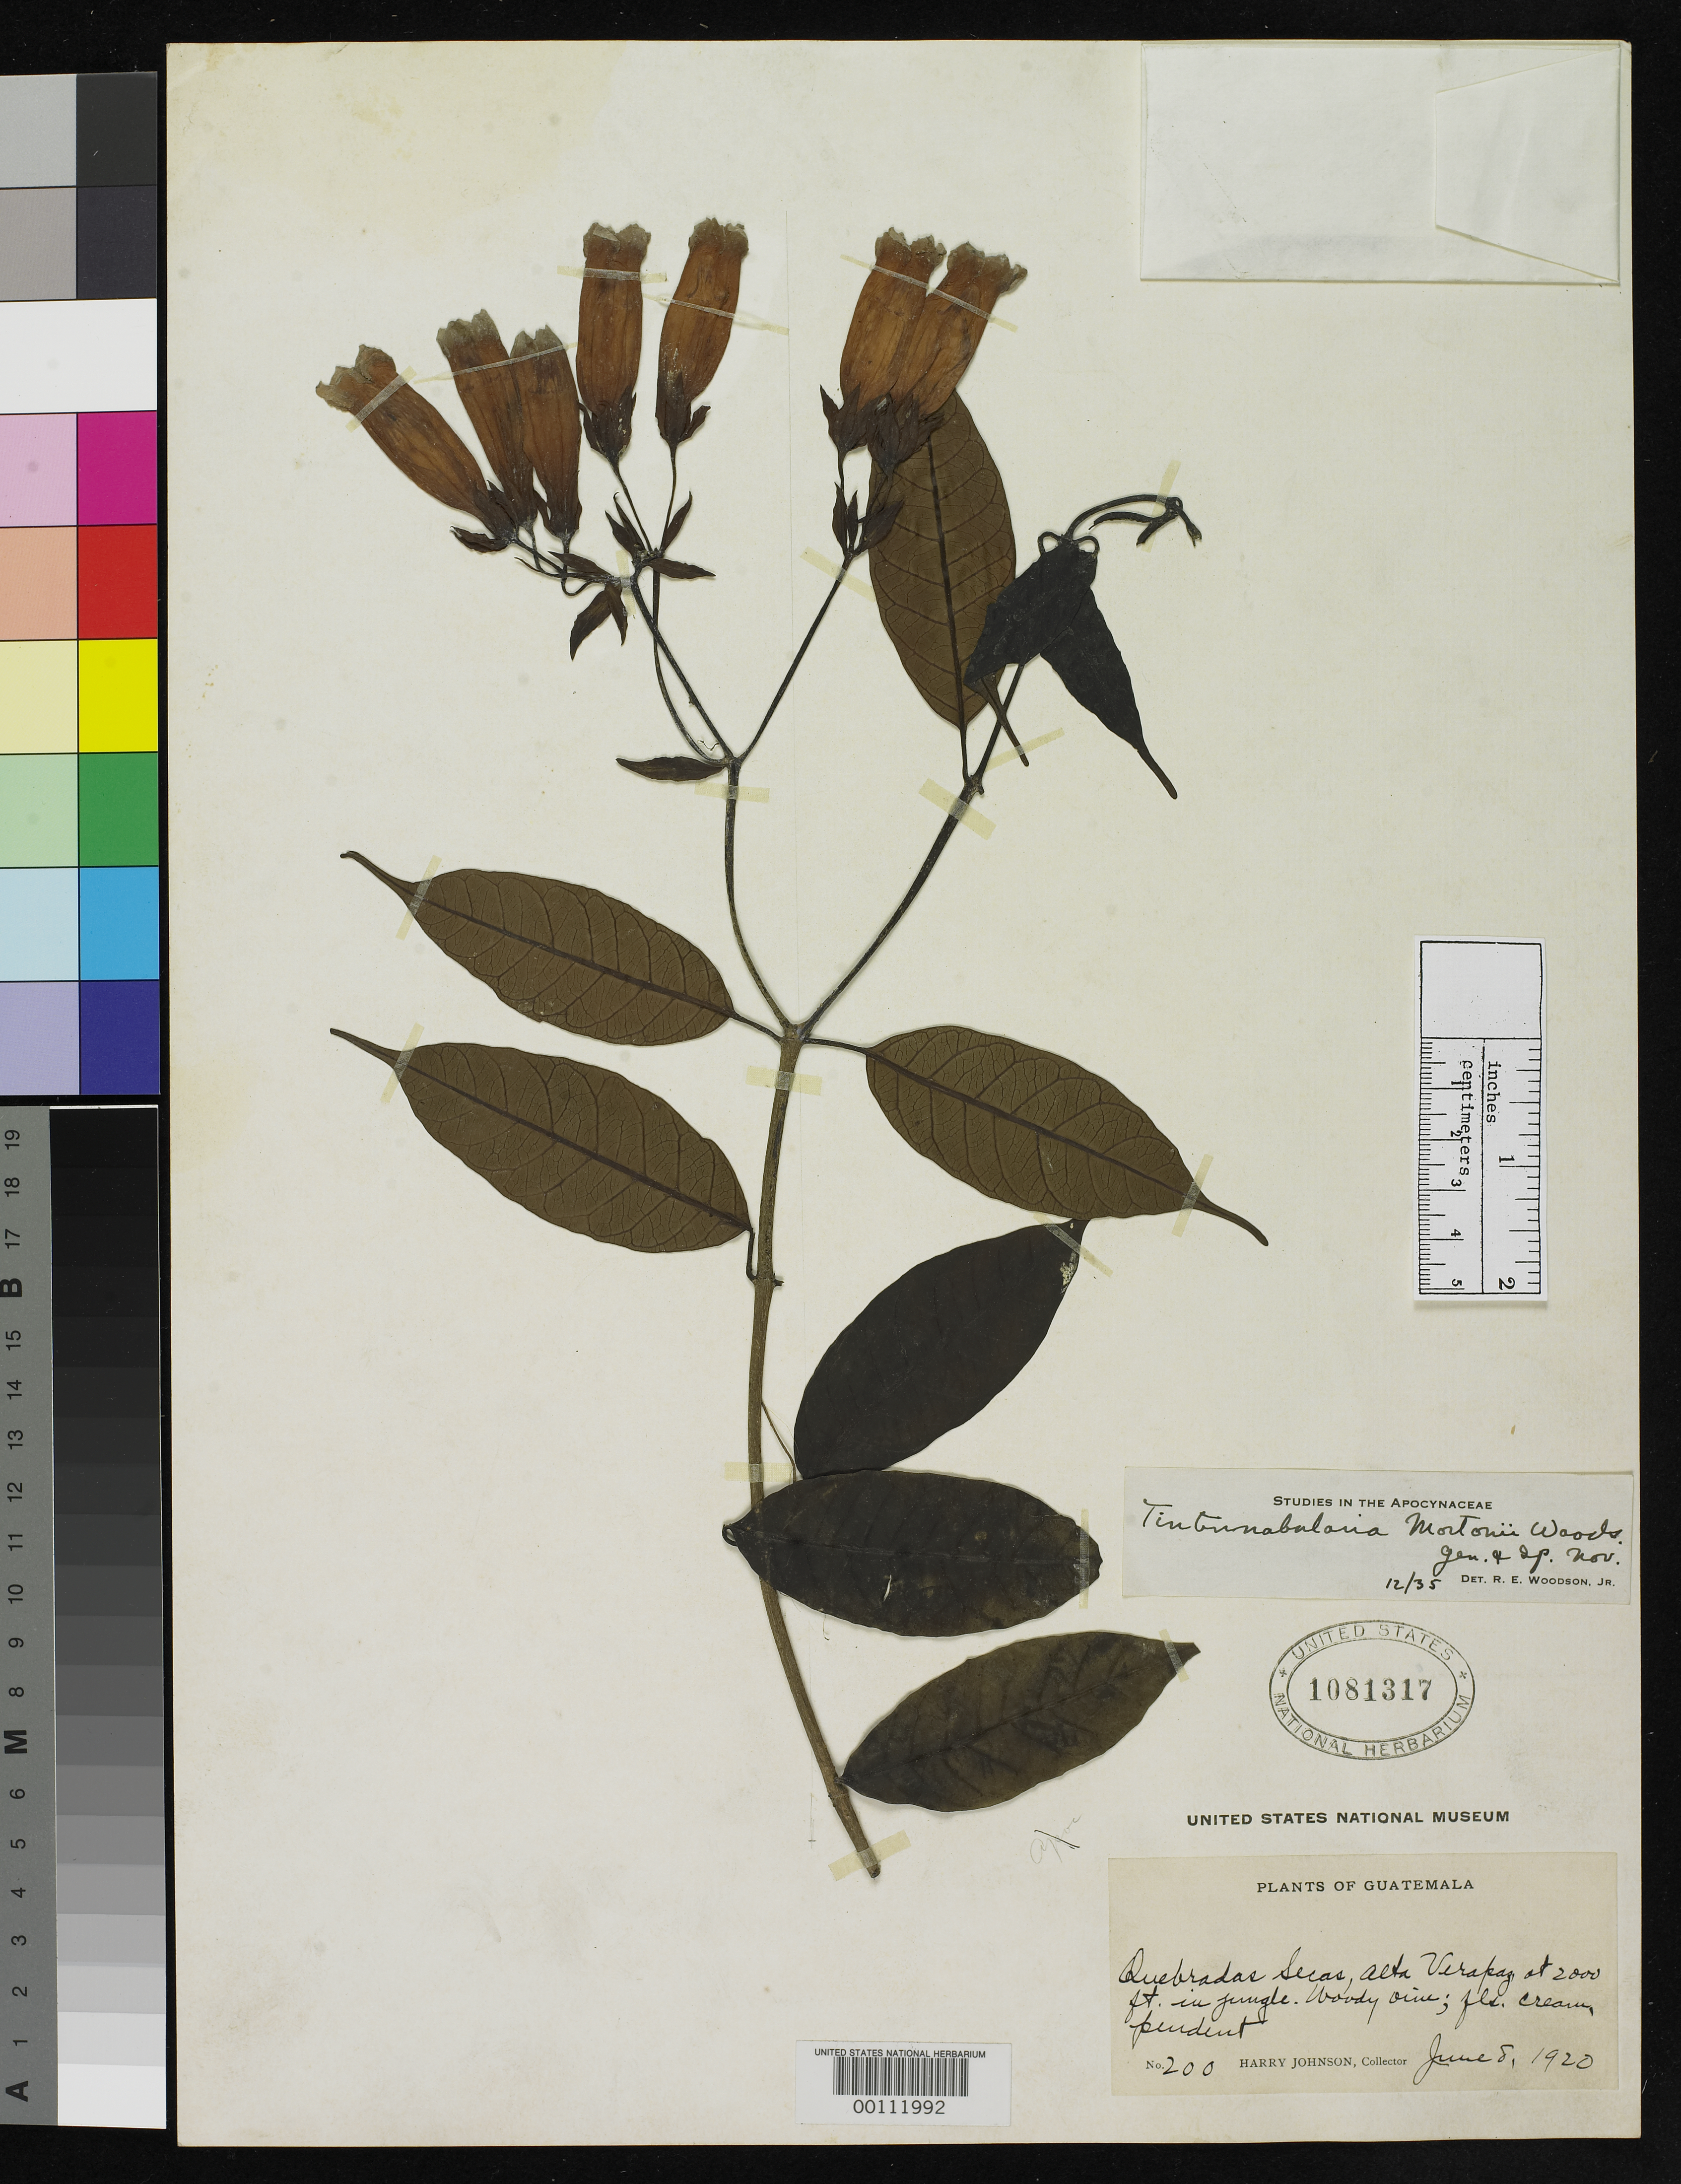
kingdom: Plantae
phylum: Tracheophyta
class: Magnoliopsida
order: Gentianales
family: Apocynaceae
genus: Tintinnabularia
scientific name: Tintinnabularia mortonii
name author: Woodson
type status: Holotype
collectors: H. Johnson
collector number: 200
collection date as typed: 08 Jun 1920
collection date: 1920-06-08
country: Guatemala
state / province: Alta Verapaz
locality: Quebradas Secas.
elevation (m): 610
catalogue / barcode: US 1081317